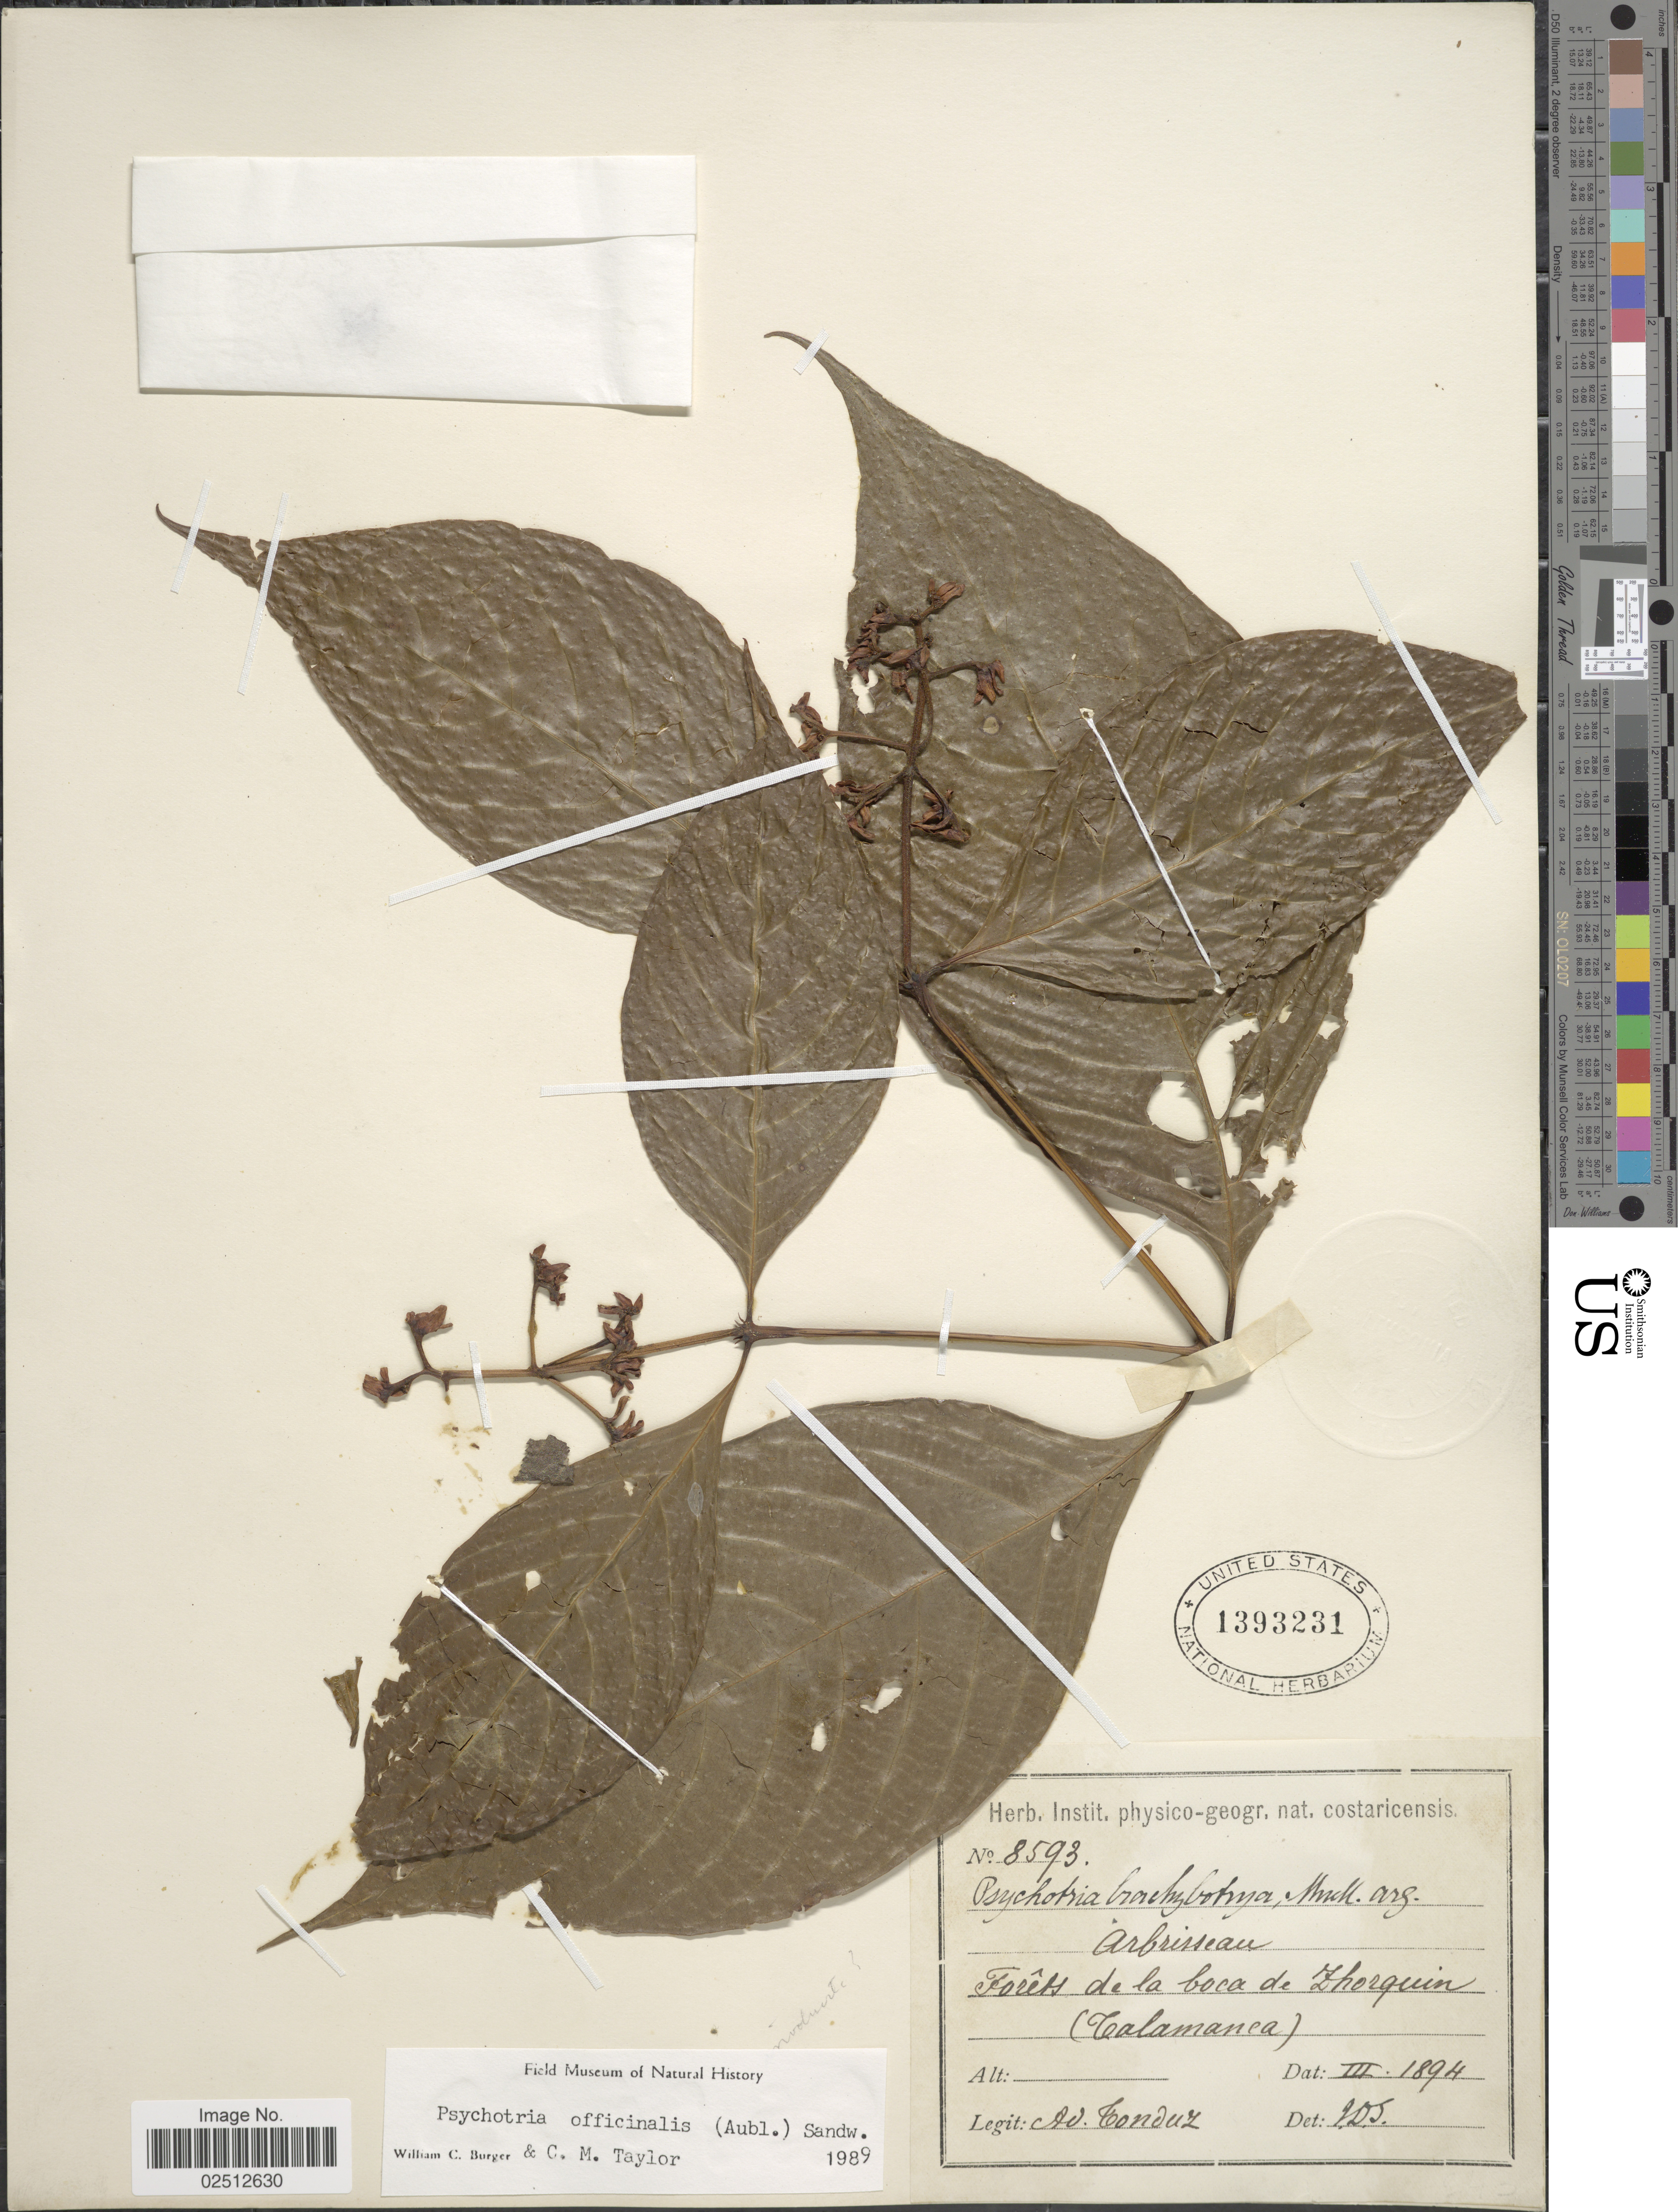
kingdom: Plantae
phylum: Tracheophyta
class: Magnoliopsida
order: Gentianales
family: Rubiaceae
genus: Psychotria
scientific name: Psychotria officinalis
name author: (Aubl.) Raeusch.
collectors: A. Tonduz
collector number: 8593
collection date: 1894-03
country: Costa Rica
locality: Forets de la boca de Zhorquin (Talamanca)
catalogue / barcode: US 1393231